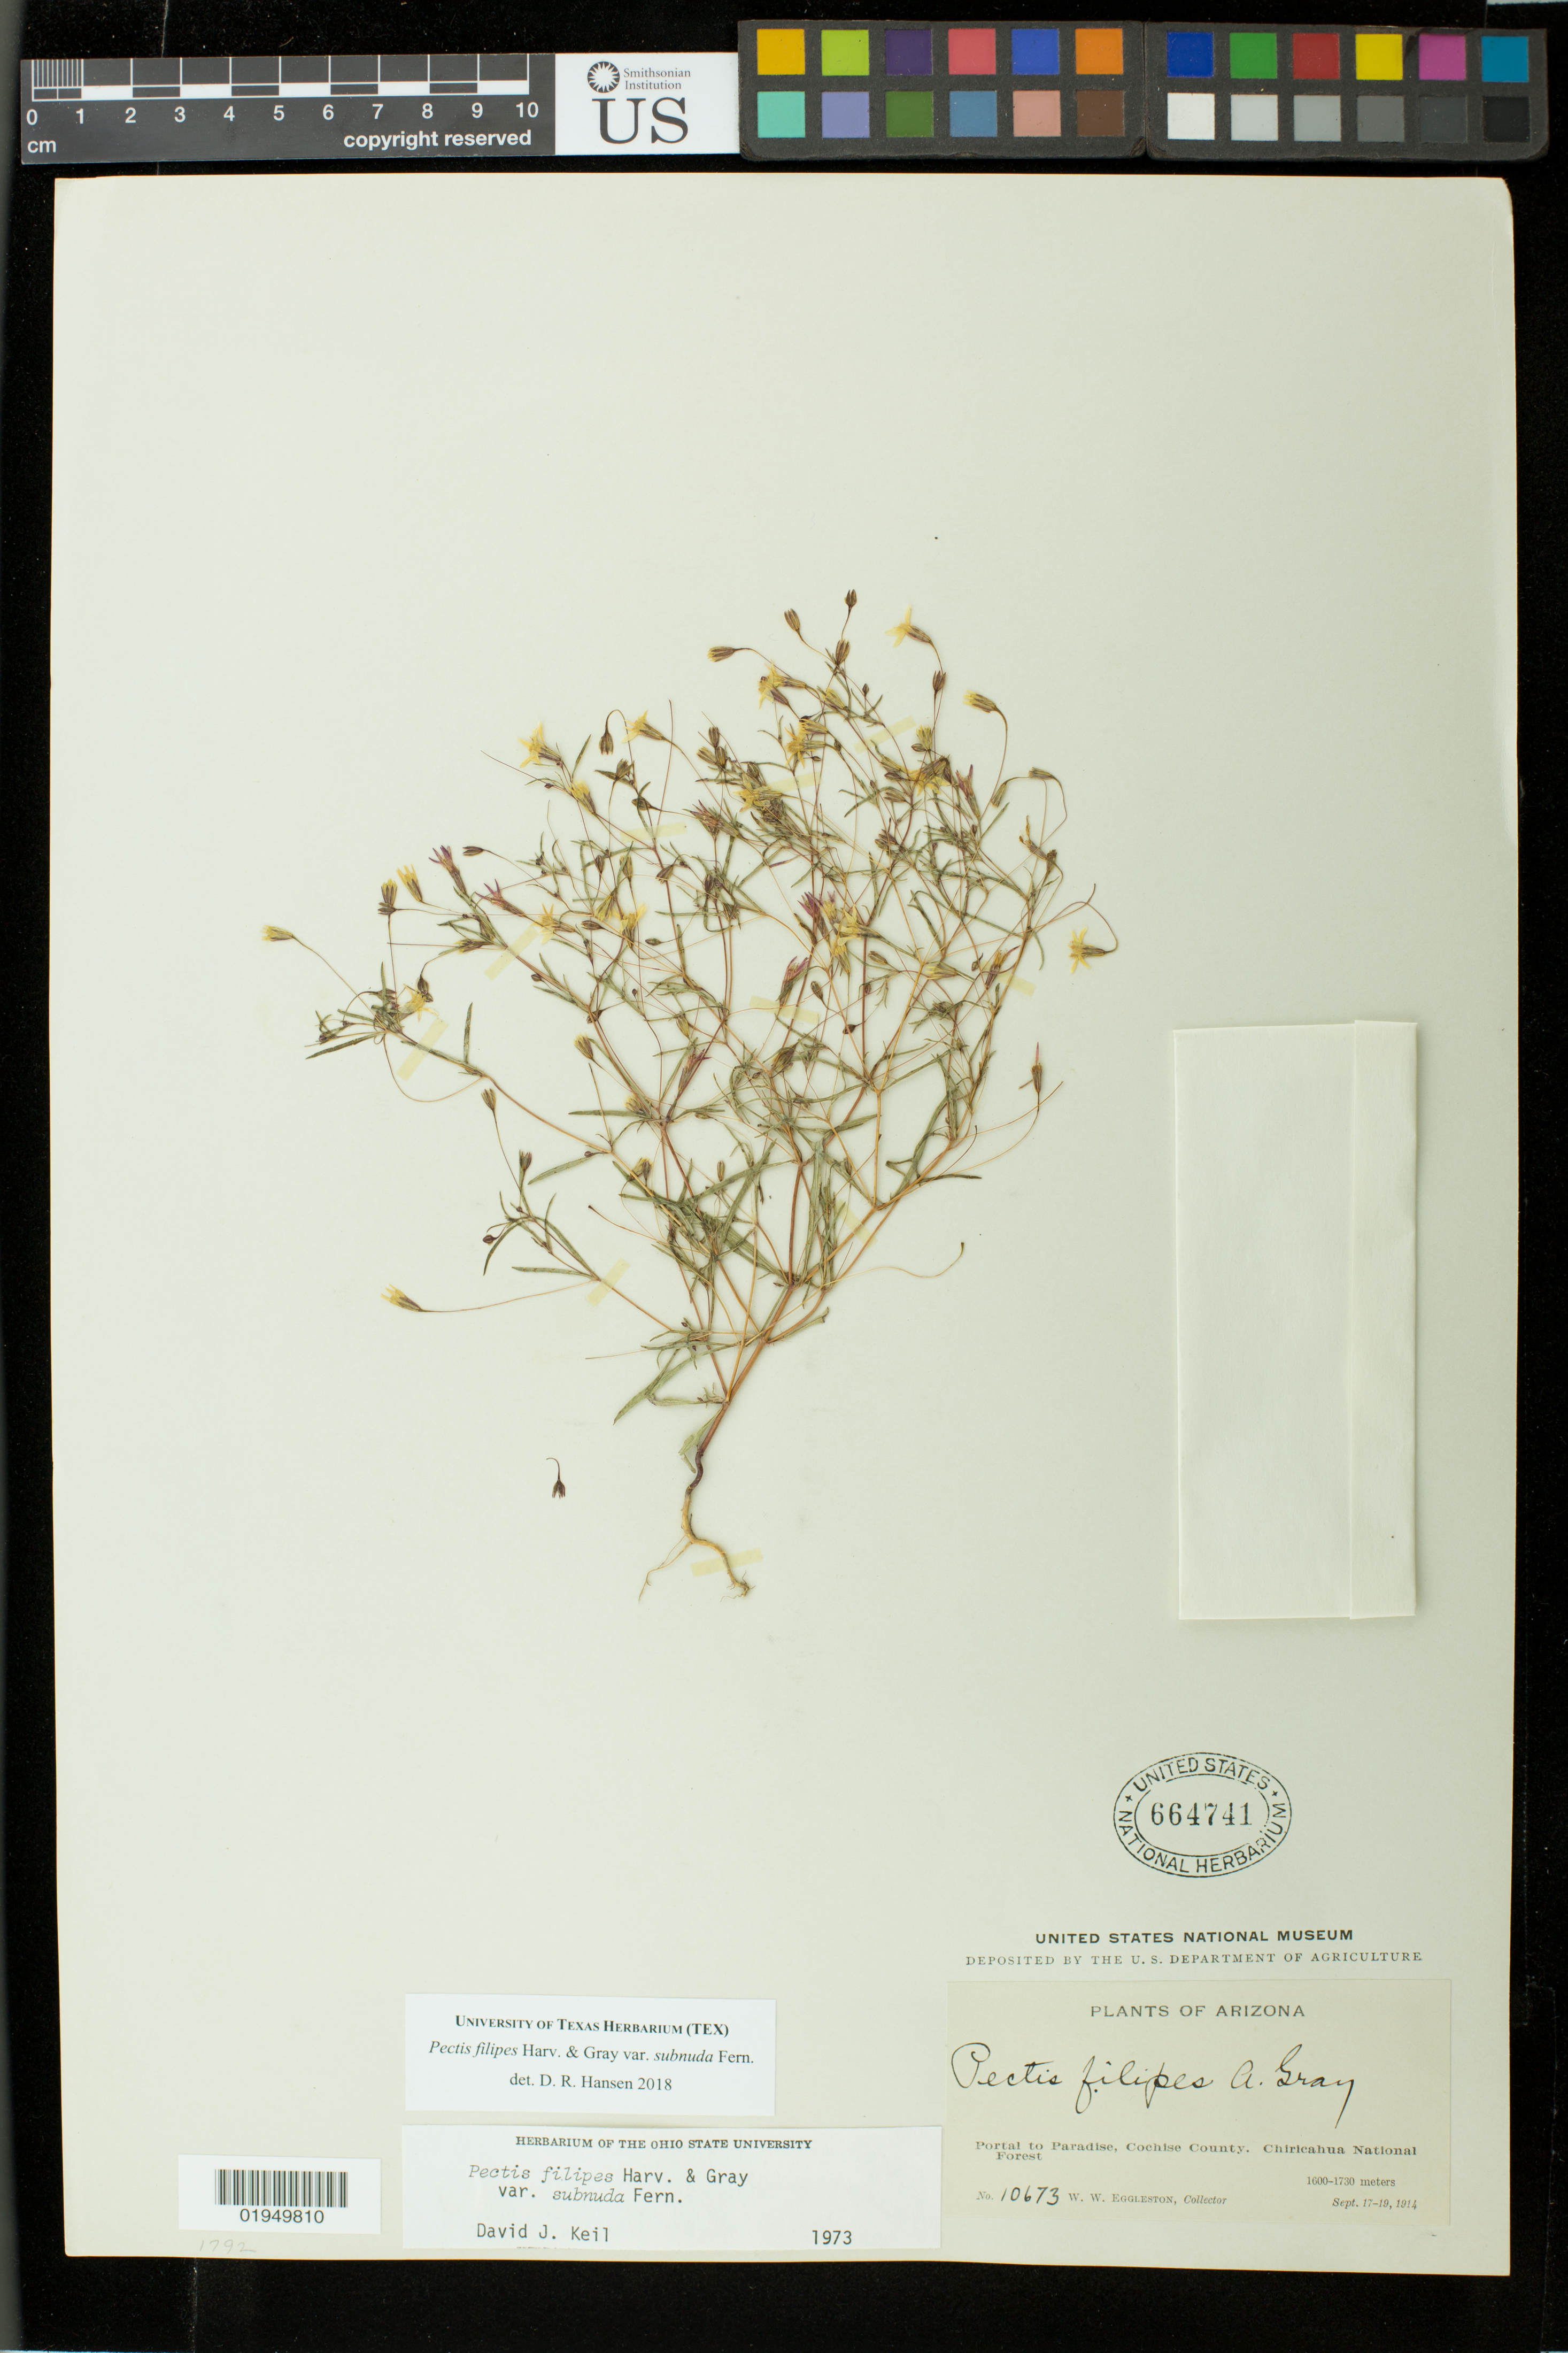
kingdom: Plantae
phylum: Tracheophyta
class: Magnoliopsida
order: Asterales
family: Asteraceae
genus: Pectis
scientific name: Pectis filipes var. subnuda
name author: Fernald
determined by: Hansen, D. R.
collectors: W. W. Eggleston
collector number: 10673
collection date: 1914-09-17/1914-09-19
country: United States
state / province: Arizona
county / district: Cochise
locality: Portal to Paradise, Chiricahua National Forest.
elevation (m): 1600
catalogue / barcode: US 664741